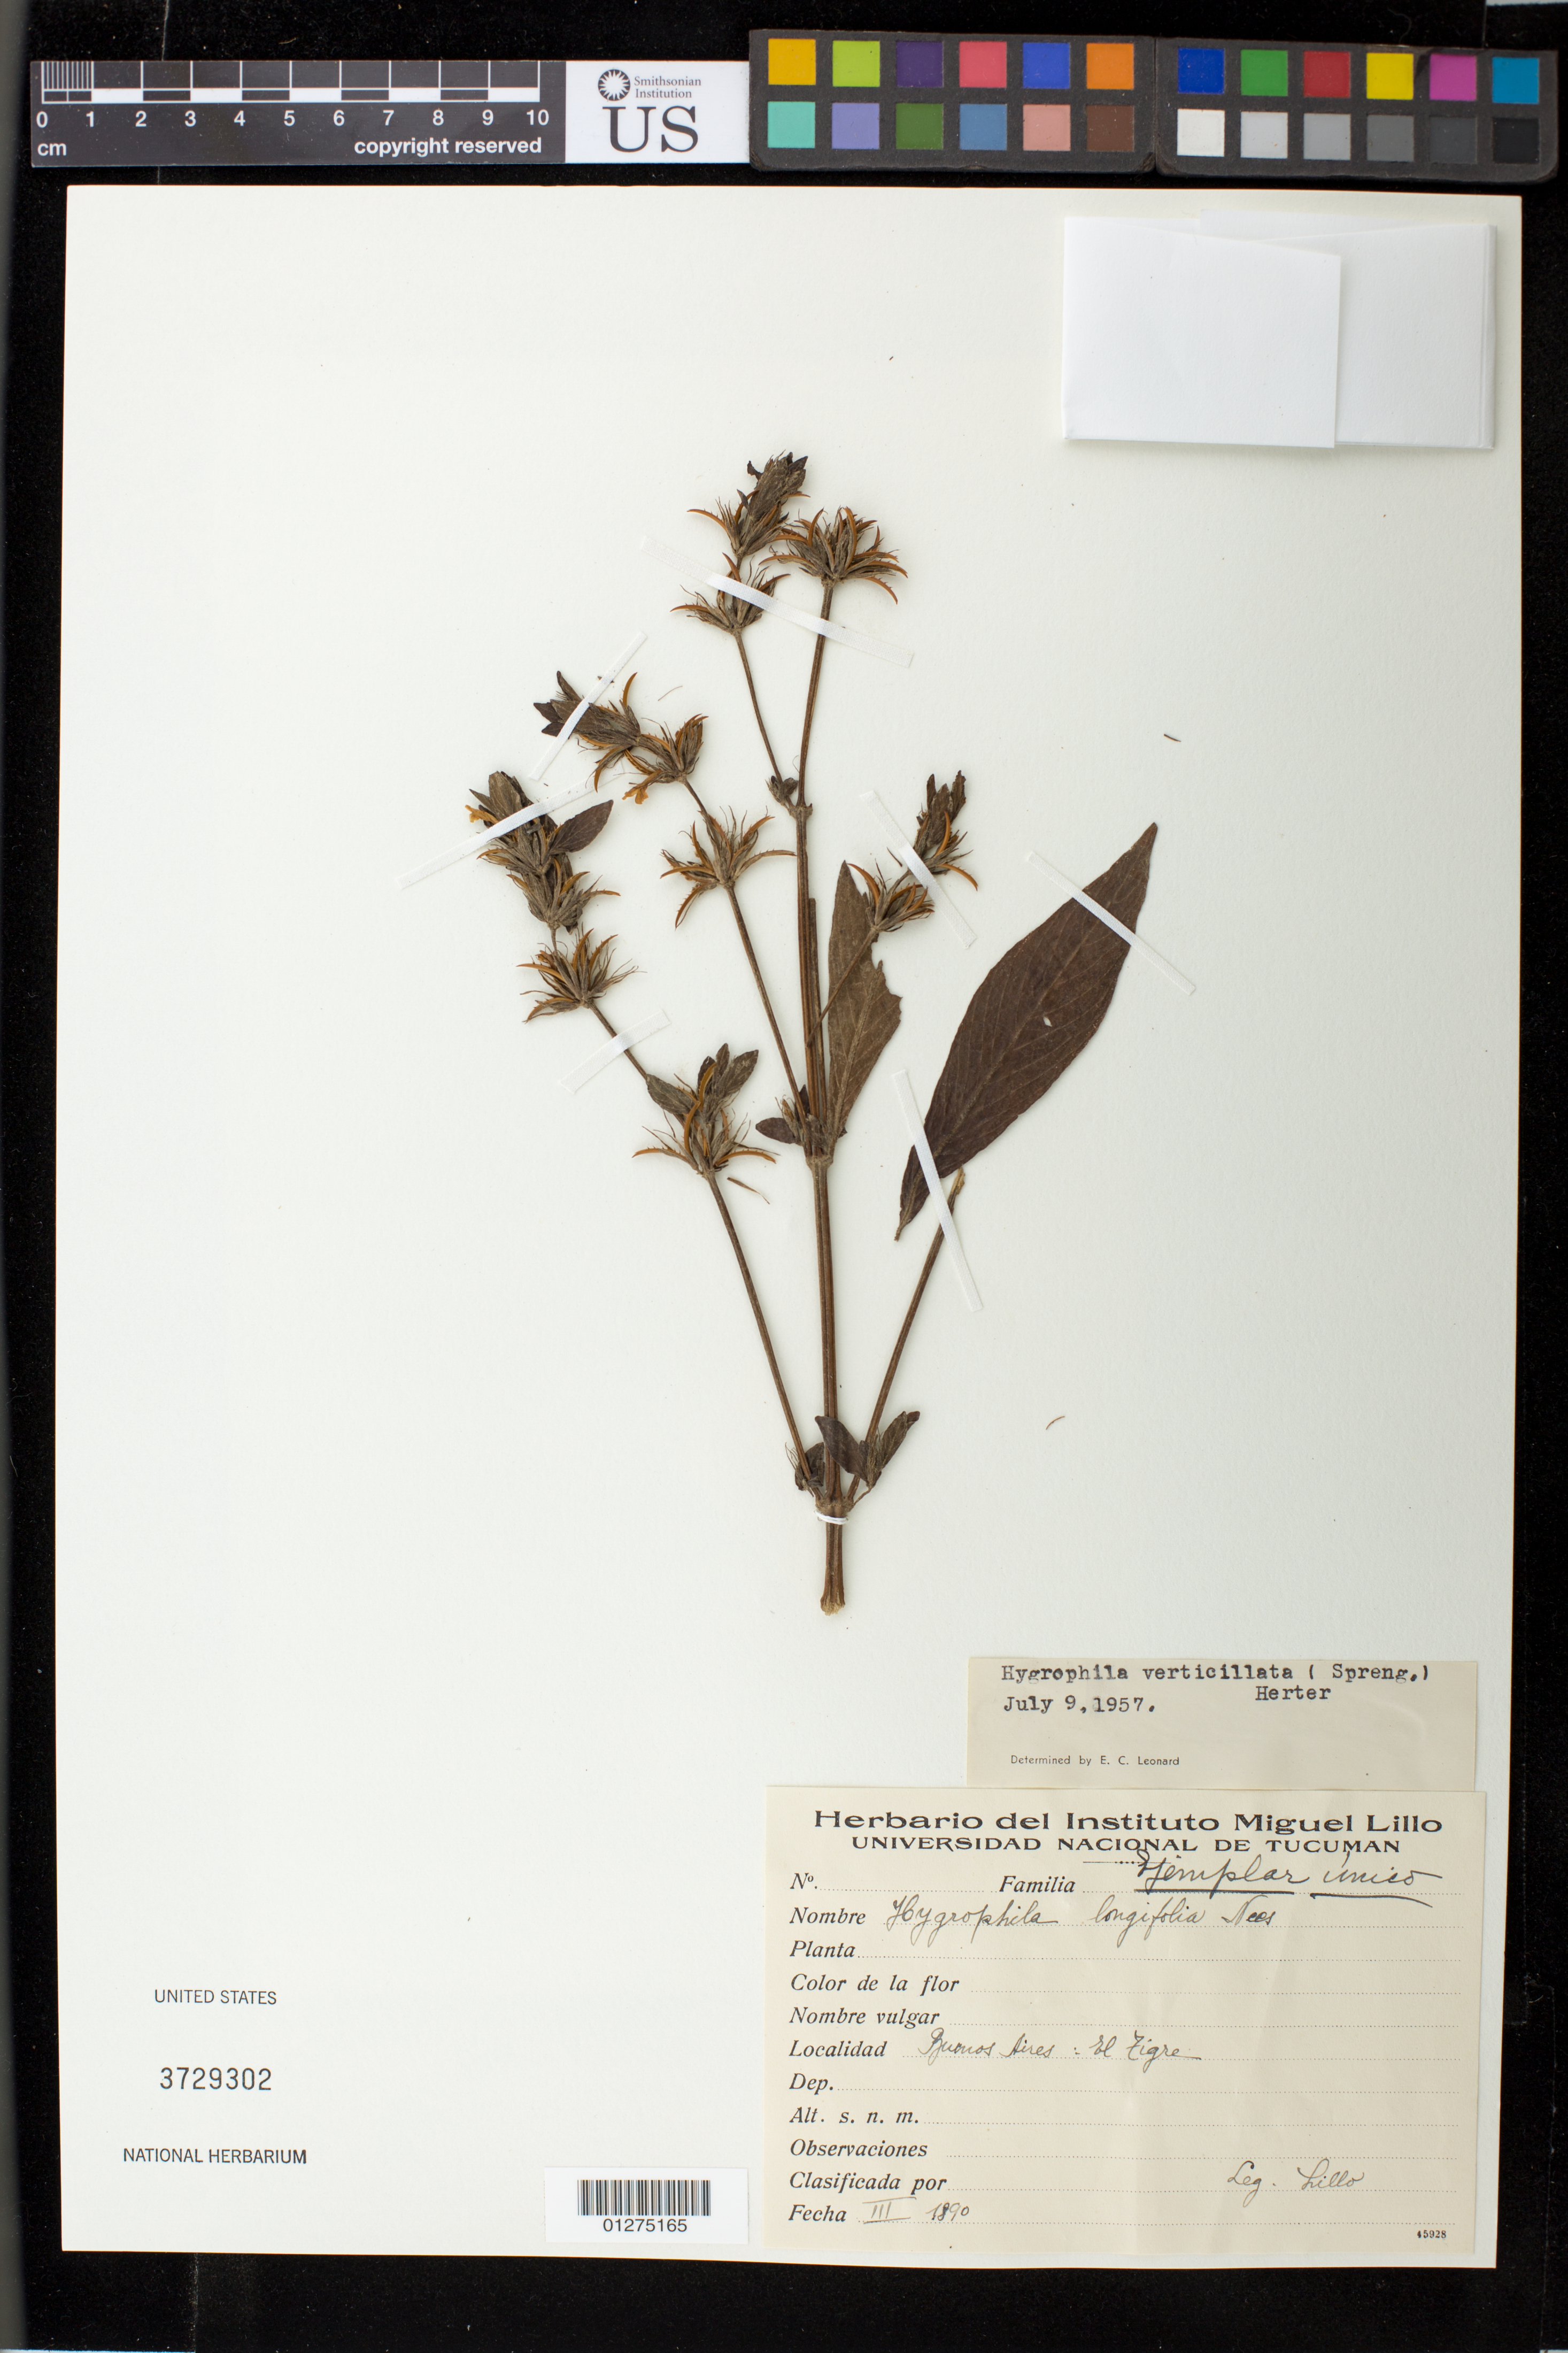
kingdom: Plantae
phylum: Tracheophyta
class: Magnoliopsida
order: Lamiales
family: Acanthaceae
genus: Hygrophila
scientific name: Hygrophila verticillata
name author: (Spreng.) Herter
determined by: Leonard, Emery C., (US)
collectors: M. Lillo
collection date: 1890-03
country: Argentina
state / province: Buenos Aires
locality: El Tigre.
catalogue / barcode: US 3729302